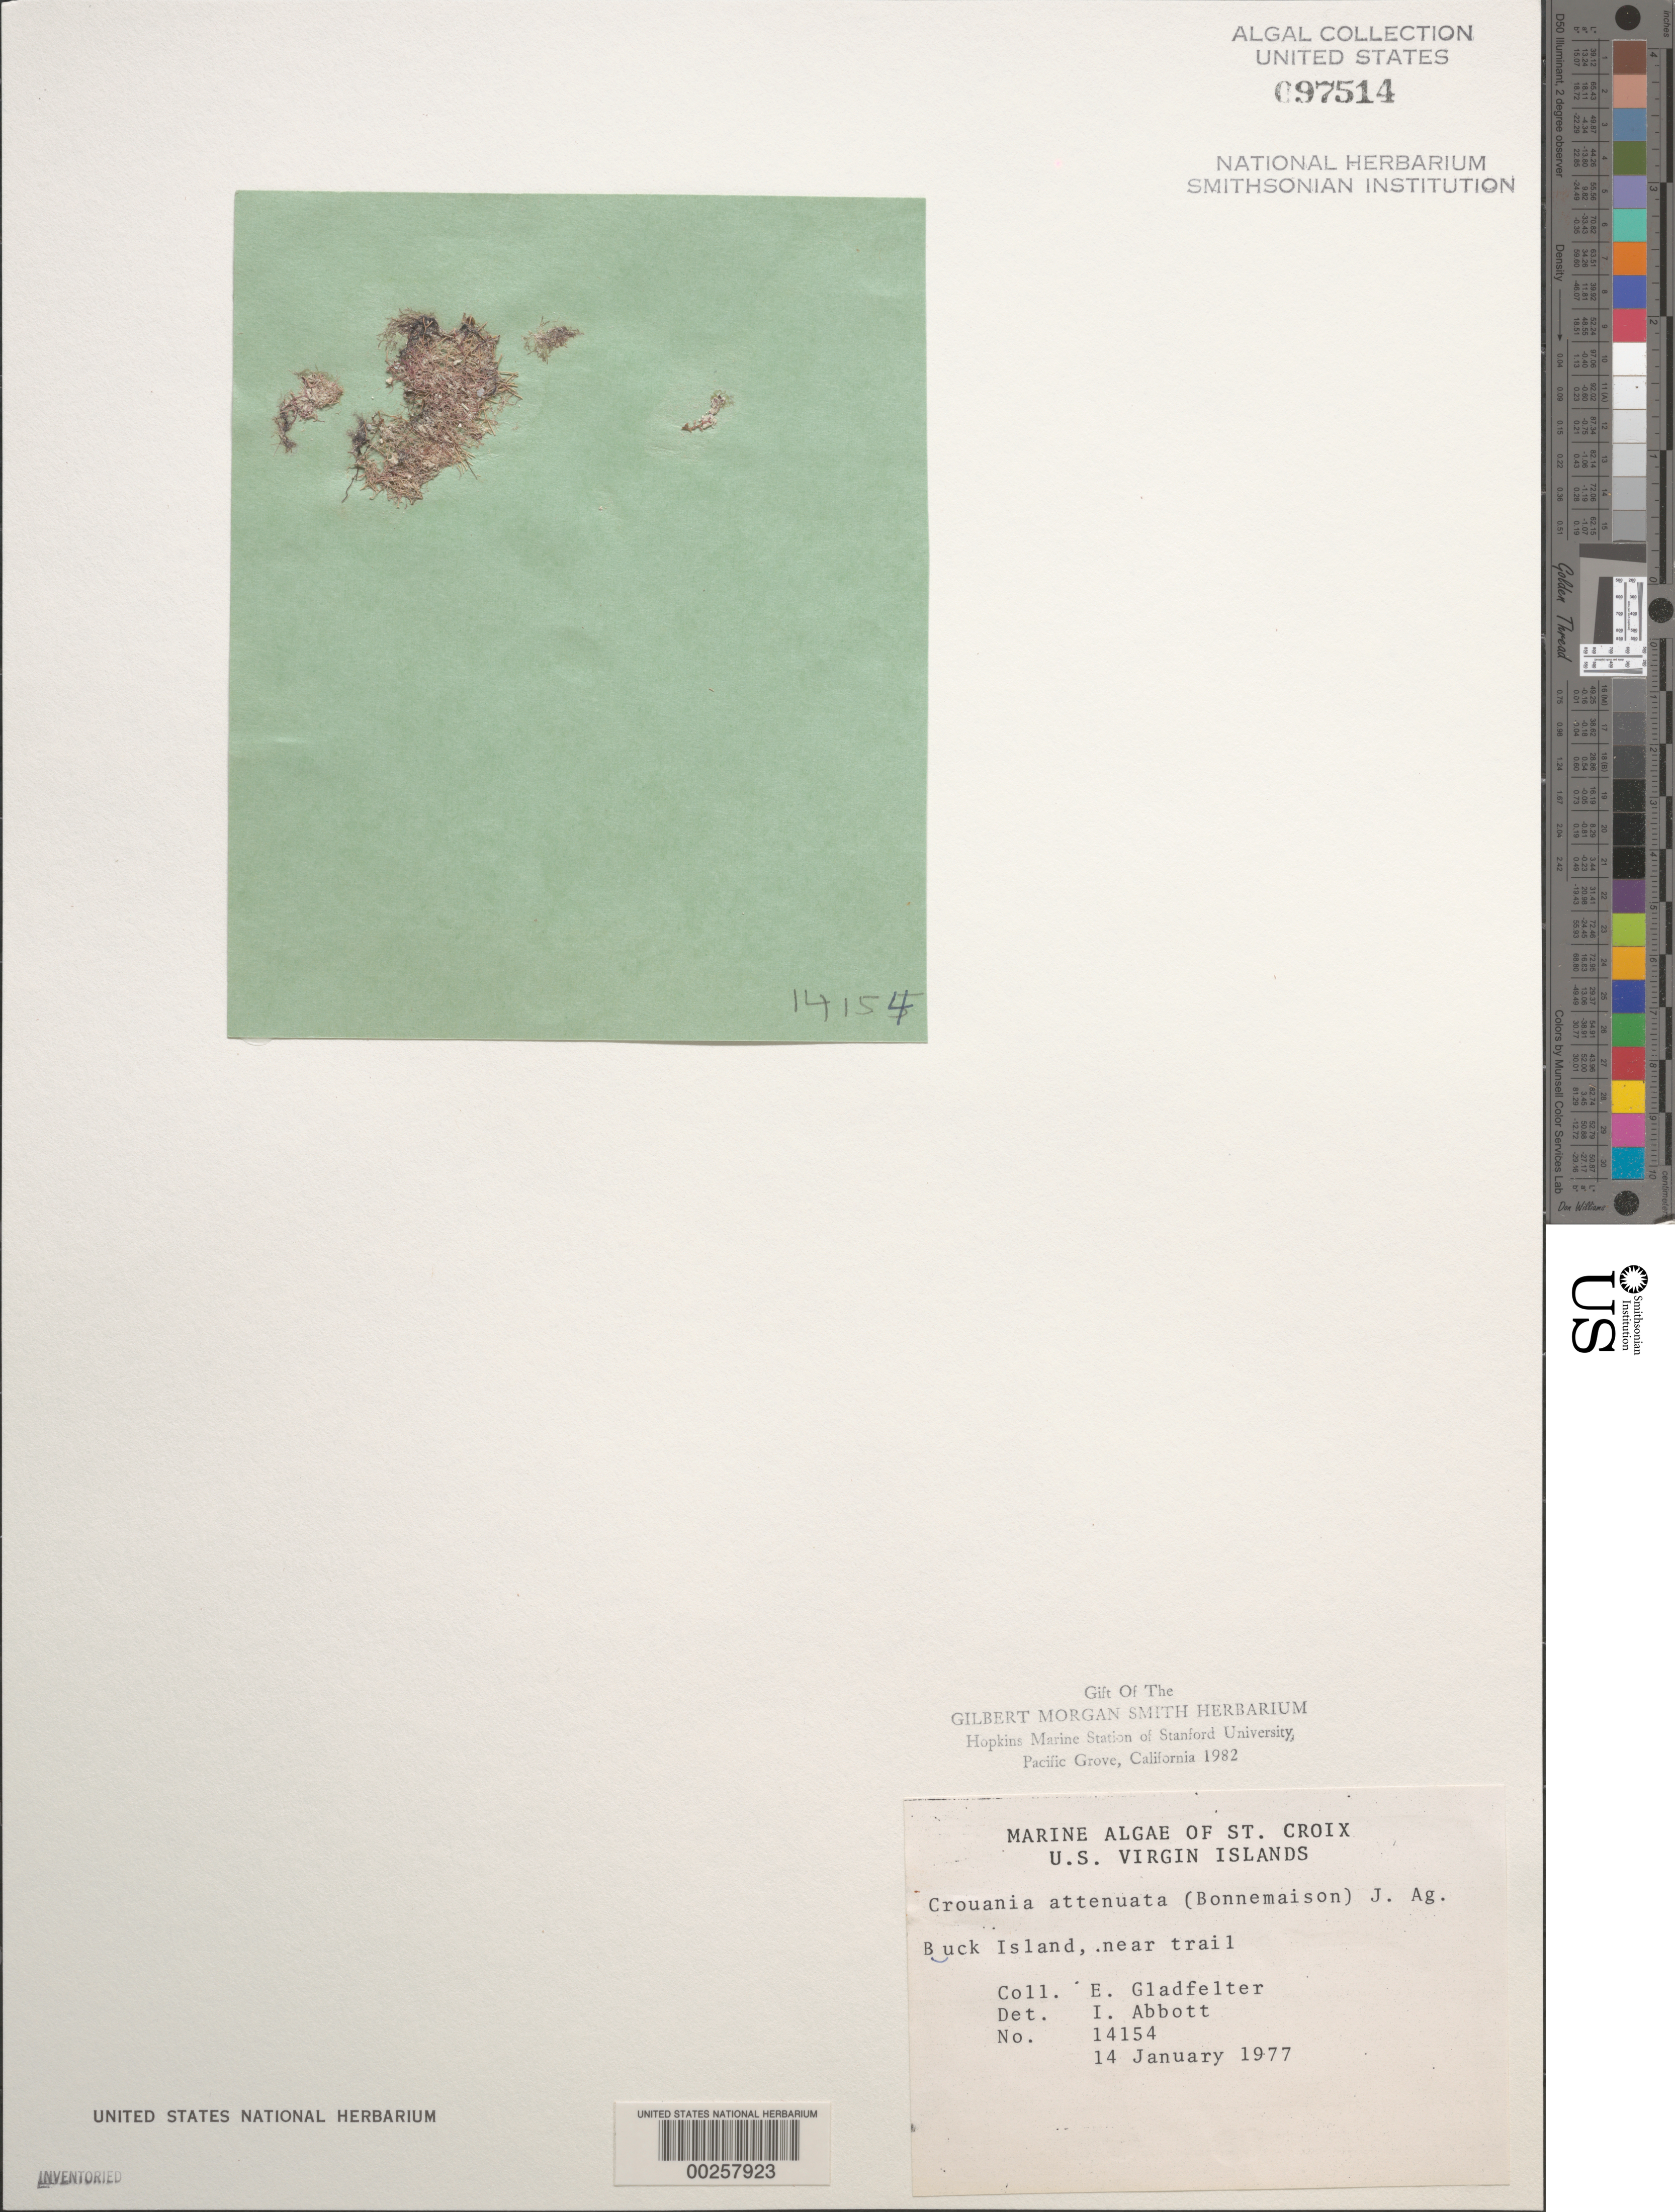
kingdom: Plantae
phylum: Rhodophyta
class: Florideophyceae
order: Ceramiales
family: Callithamniaceae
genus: Crouania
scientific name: Crouania attenuata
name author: (C. Agardh) J. Agardh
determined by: Abbott, Isabella A.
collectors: E. Gladfelter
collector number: IAA 14154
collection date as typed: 14 Jan 1977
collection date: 1977-01-14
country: U.S. Virgin Islands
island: St. Croix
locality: Buck Island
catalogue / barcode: US 97514